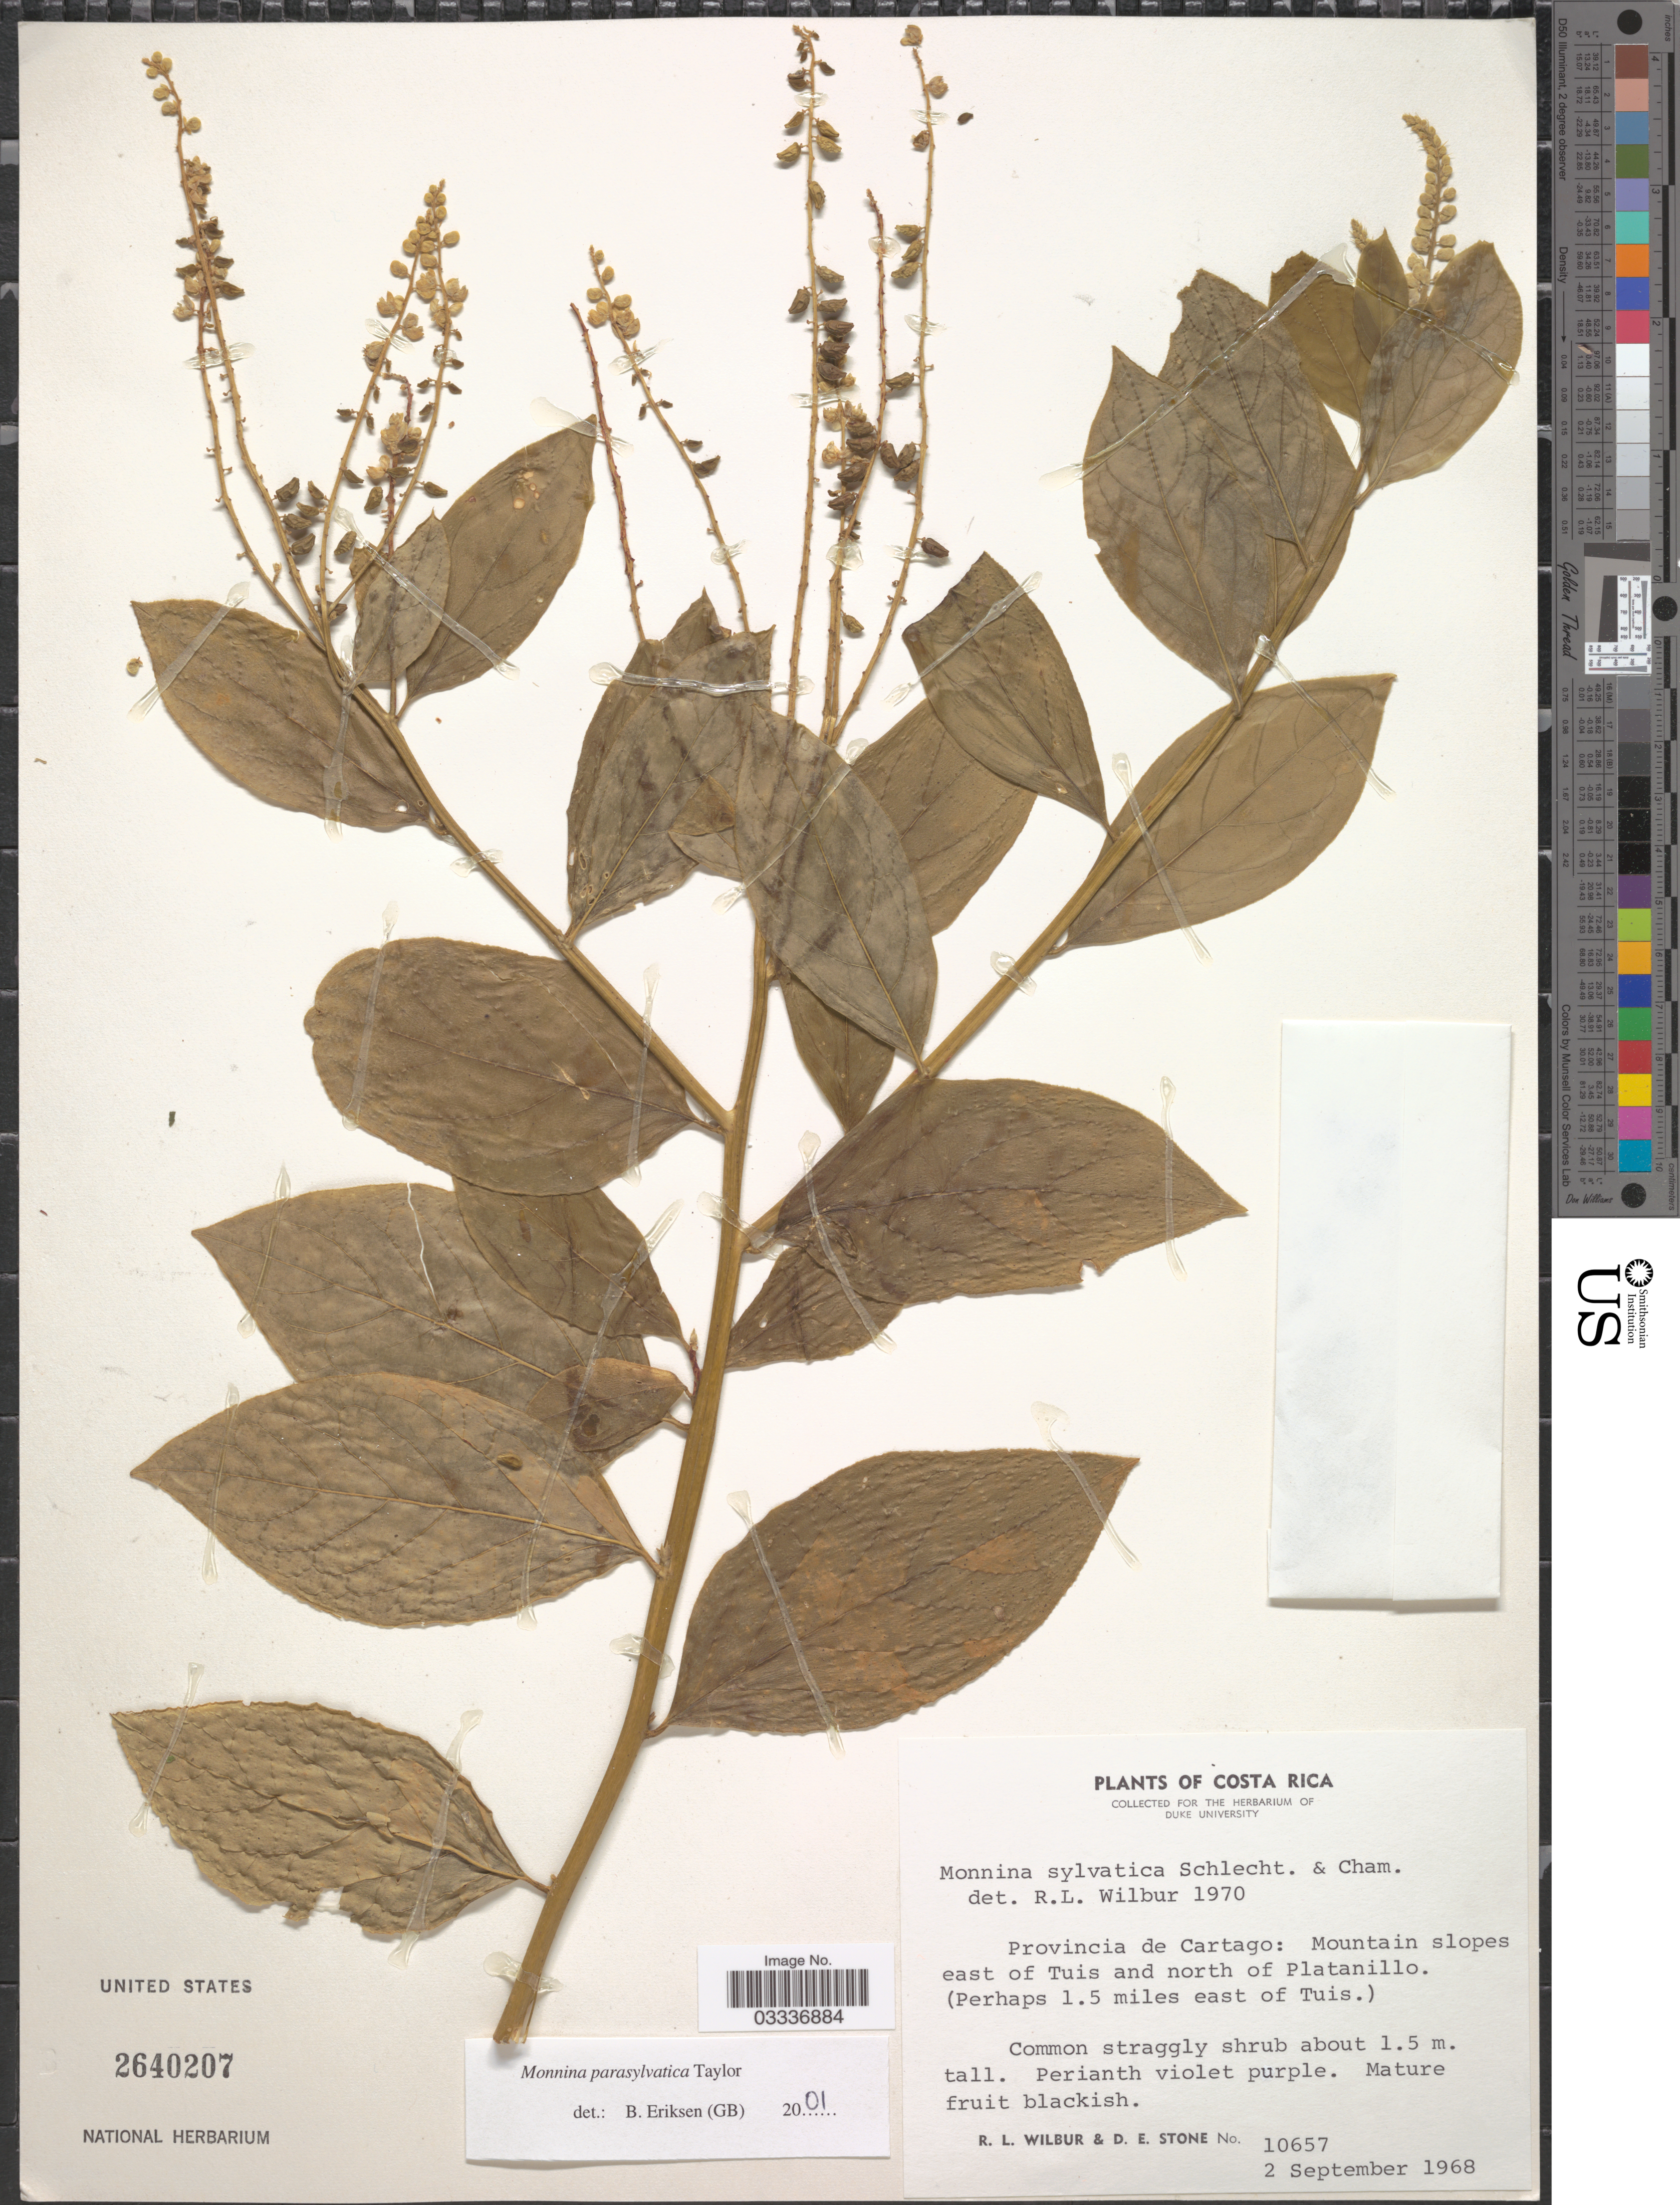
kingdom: Plantae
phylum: Tracheophyta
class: Magnoliopsida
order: Fabales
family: Polygalaceae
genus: Monnina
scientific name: Monnina parasylvatica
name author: C.M. Taylor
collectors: R. L. Wilbur & D. E. Stone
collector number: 10657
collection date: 1968-09-02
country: Costa Rica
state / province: Cartago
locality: Mountain slopes east of Tuis and north of Platanillo. (Perhaps 1.5 miles east of Tuis).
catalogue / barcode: US 2640207